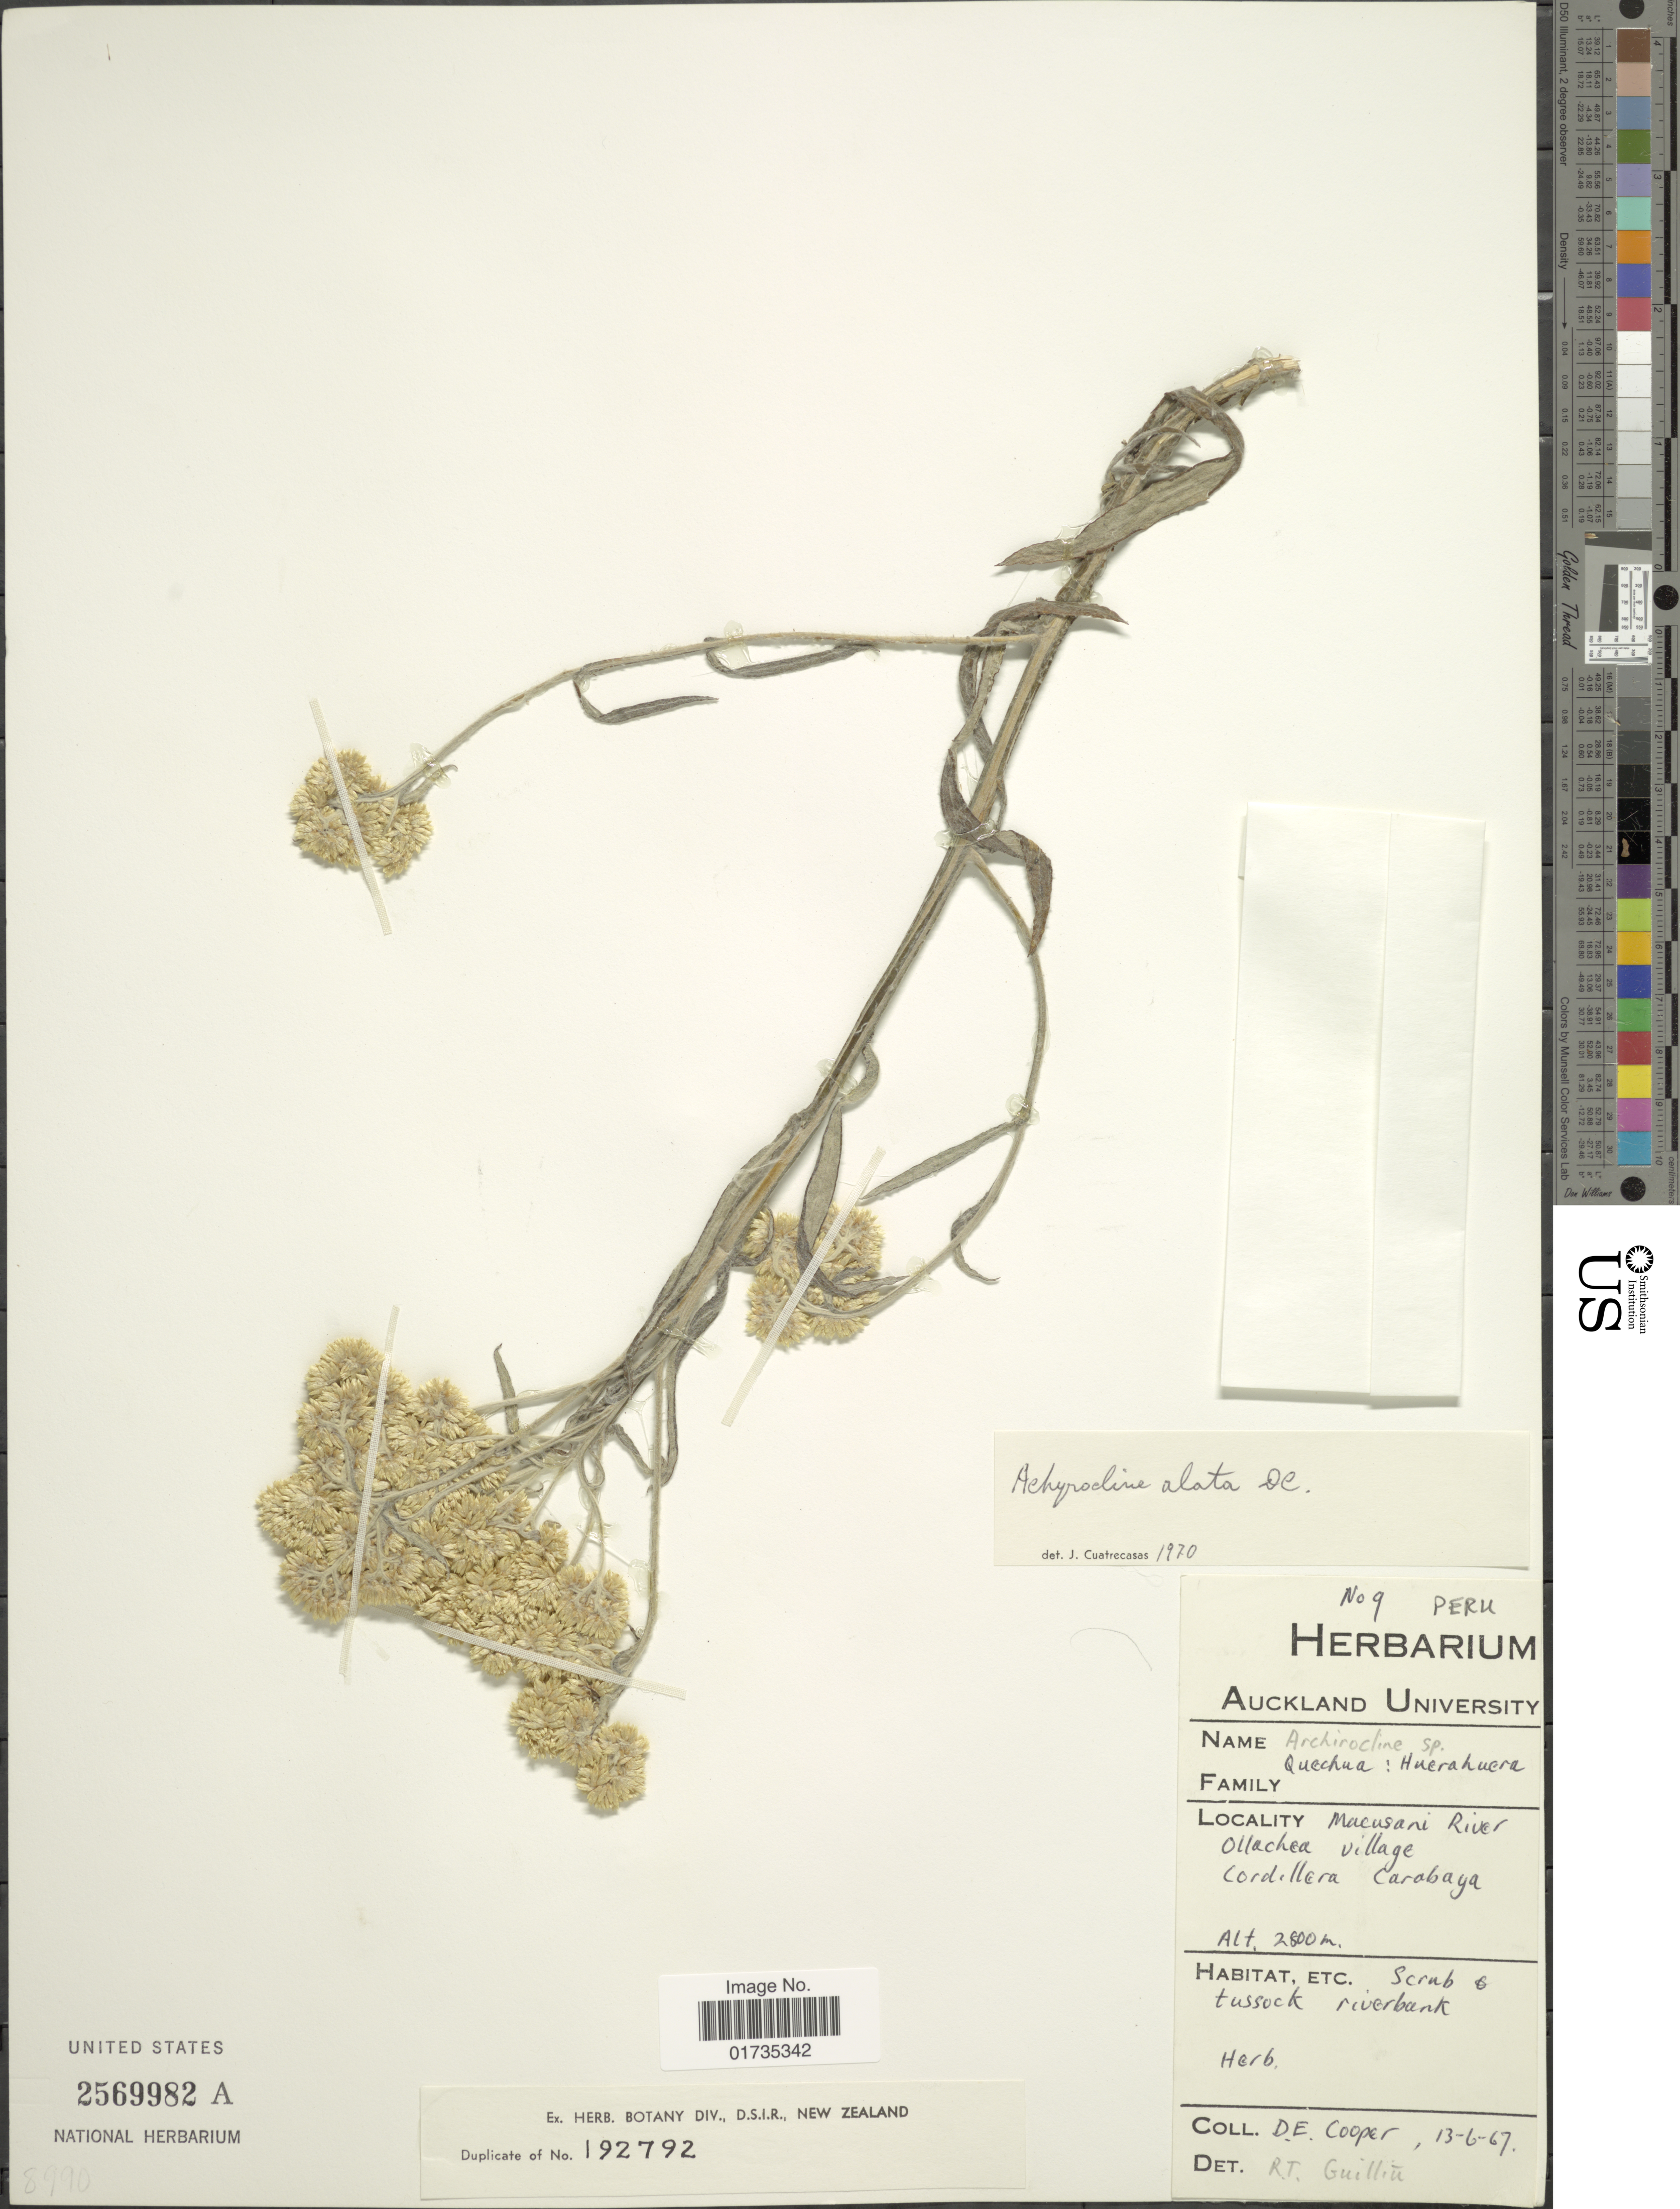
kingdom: Plantae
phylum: Tracheophyta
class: Magnoliopsida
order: Asterales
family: Asteraceae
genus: Achyrocline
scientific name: Achyrocline alata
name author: (Kunth) DC.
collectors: D. E. Cooper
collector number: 9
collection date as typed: Transcribed d/m/y: 13/6/67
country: Peru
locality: Peru. Macusani River. Ollachea village. Cordillera Carabaya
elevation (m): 2800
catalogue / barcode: US 2569982A